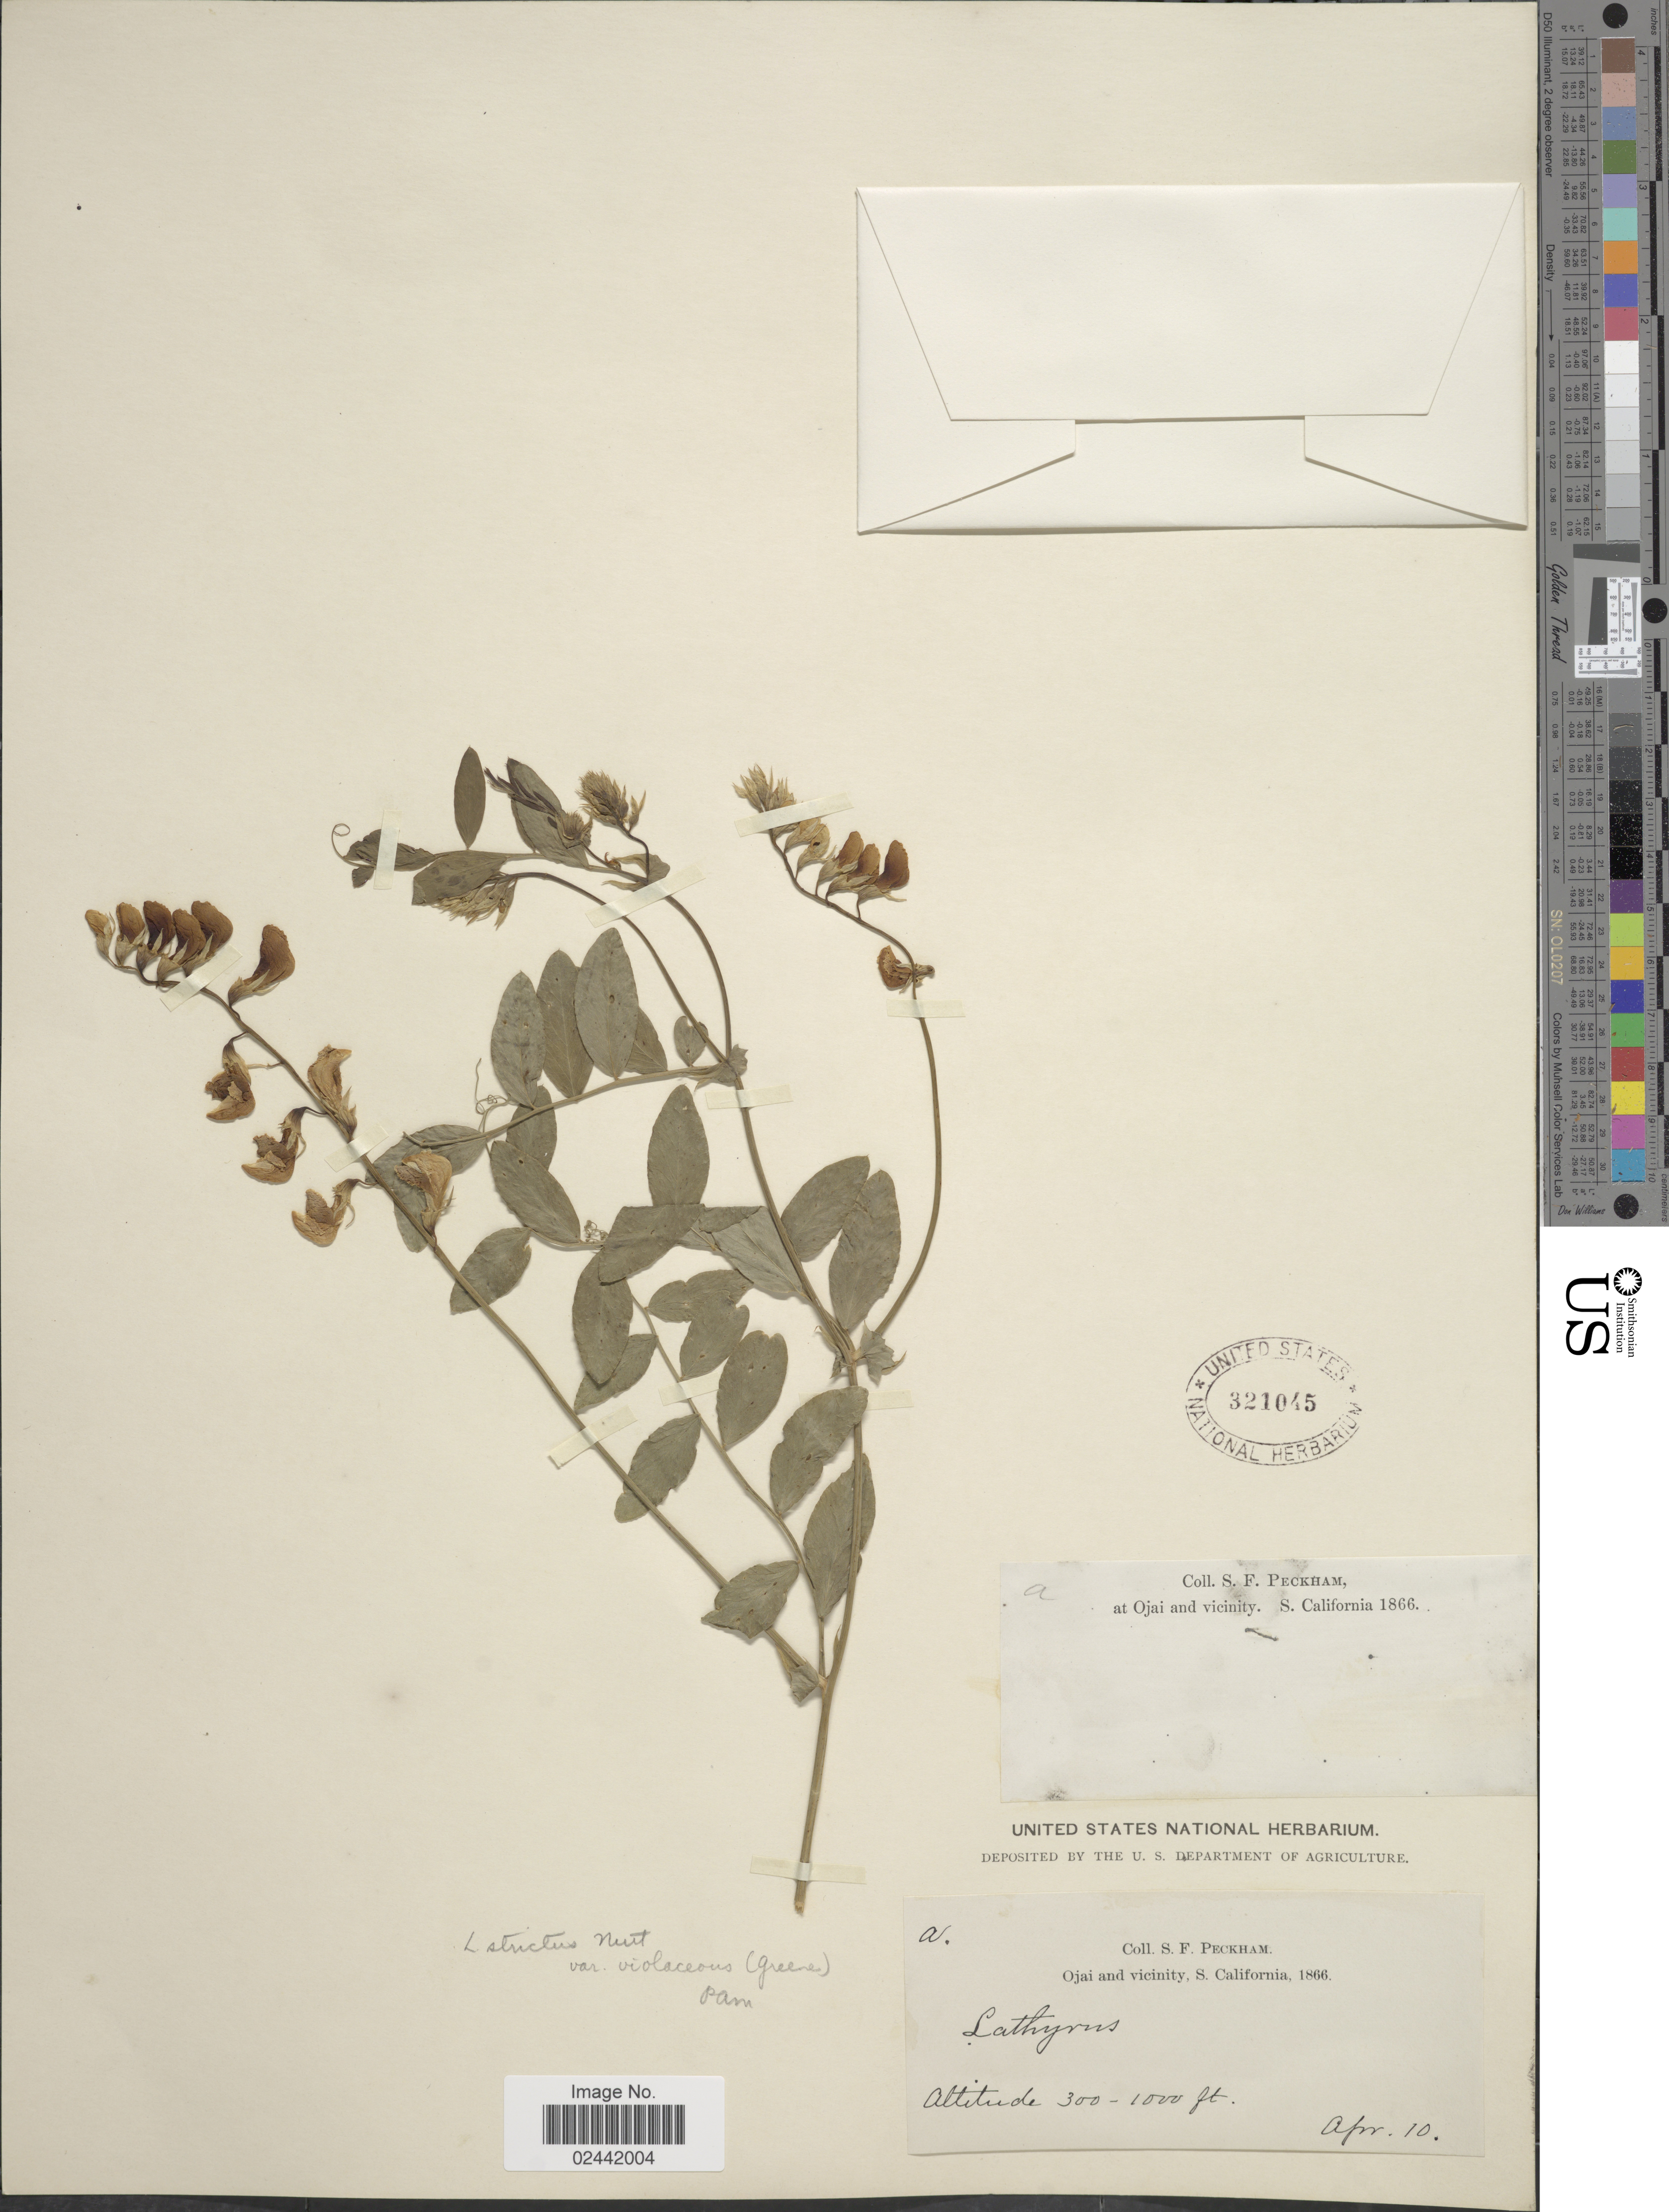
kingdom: Plantae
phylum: Tracheophyta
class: Magnoliopsida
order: Fabales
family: Fabaceae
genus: Lathyrus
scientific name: Lathyrus violaceus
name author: Greene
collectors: S. Peckham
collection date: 1866-04-10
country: United States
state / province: California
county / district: Ventura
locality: Ojai and vicinity, S. California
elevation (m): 91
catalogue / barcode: US 321045